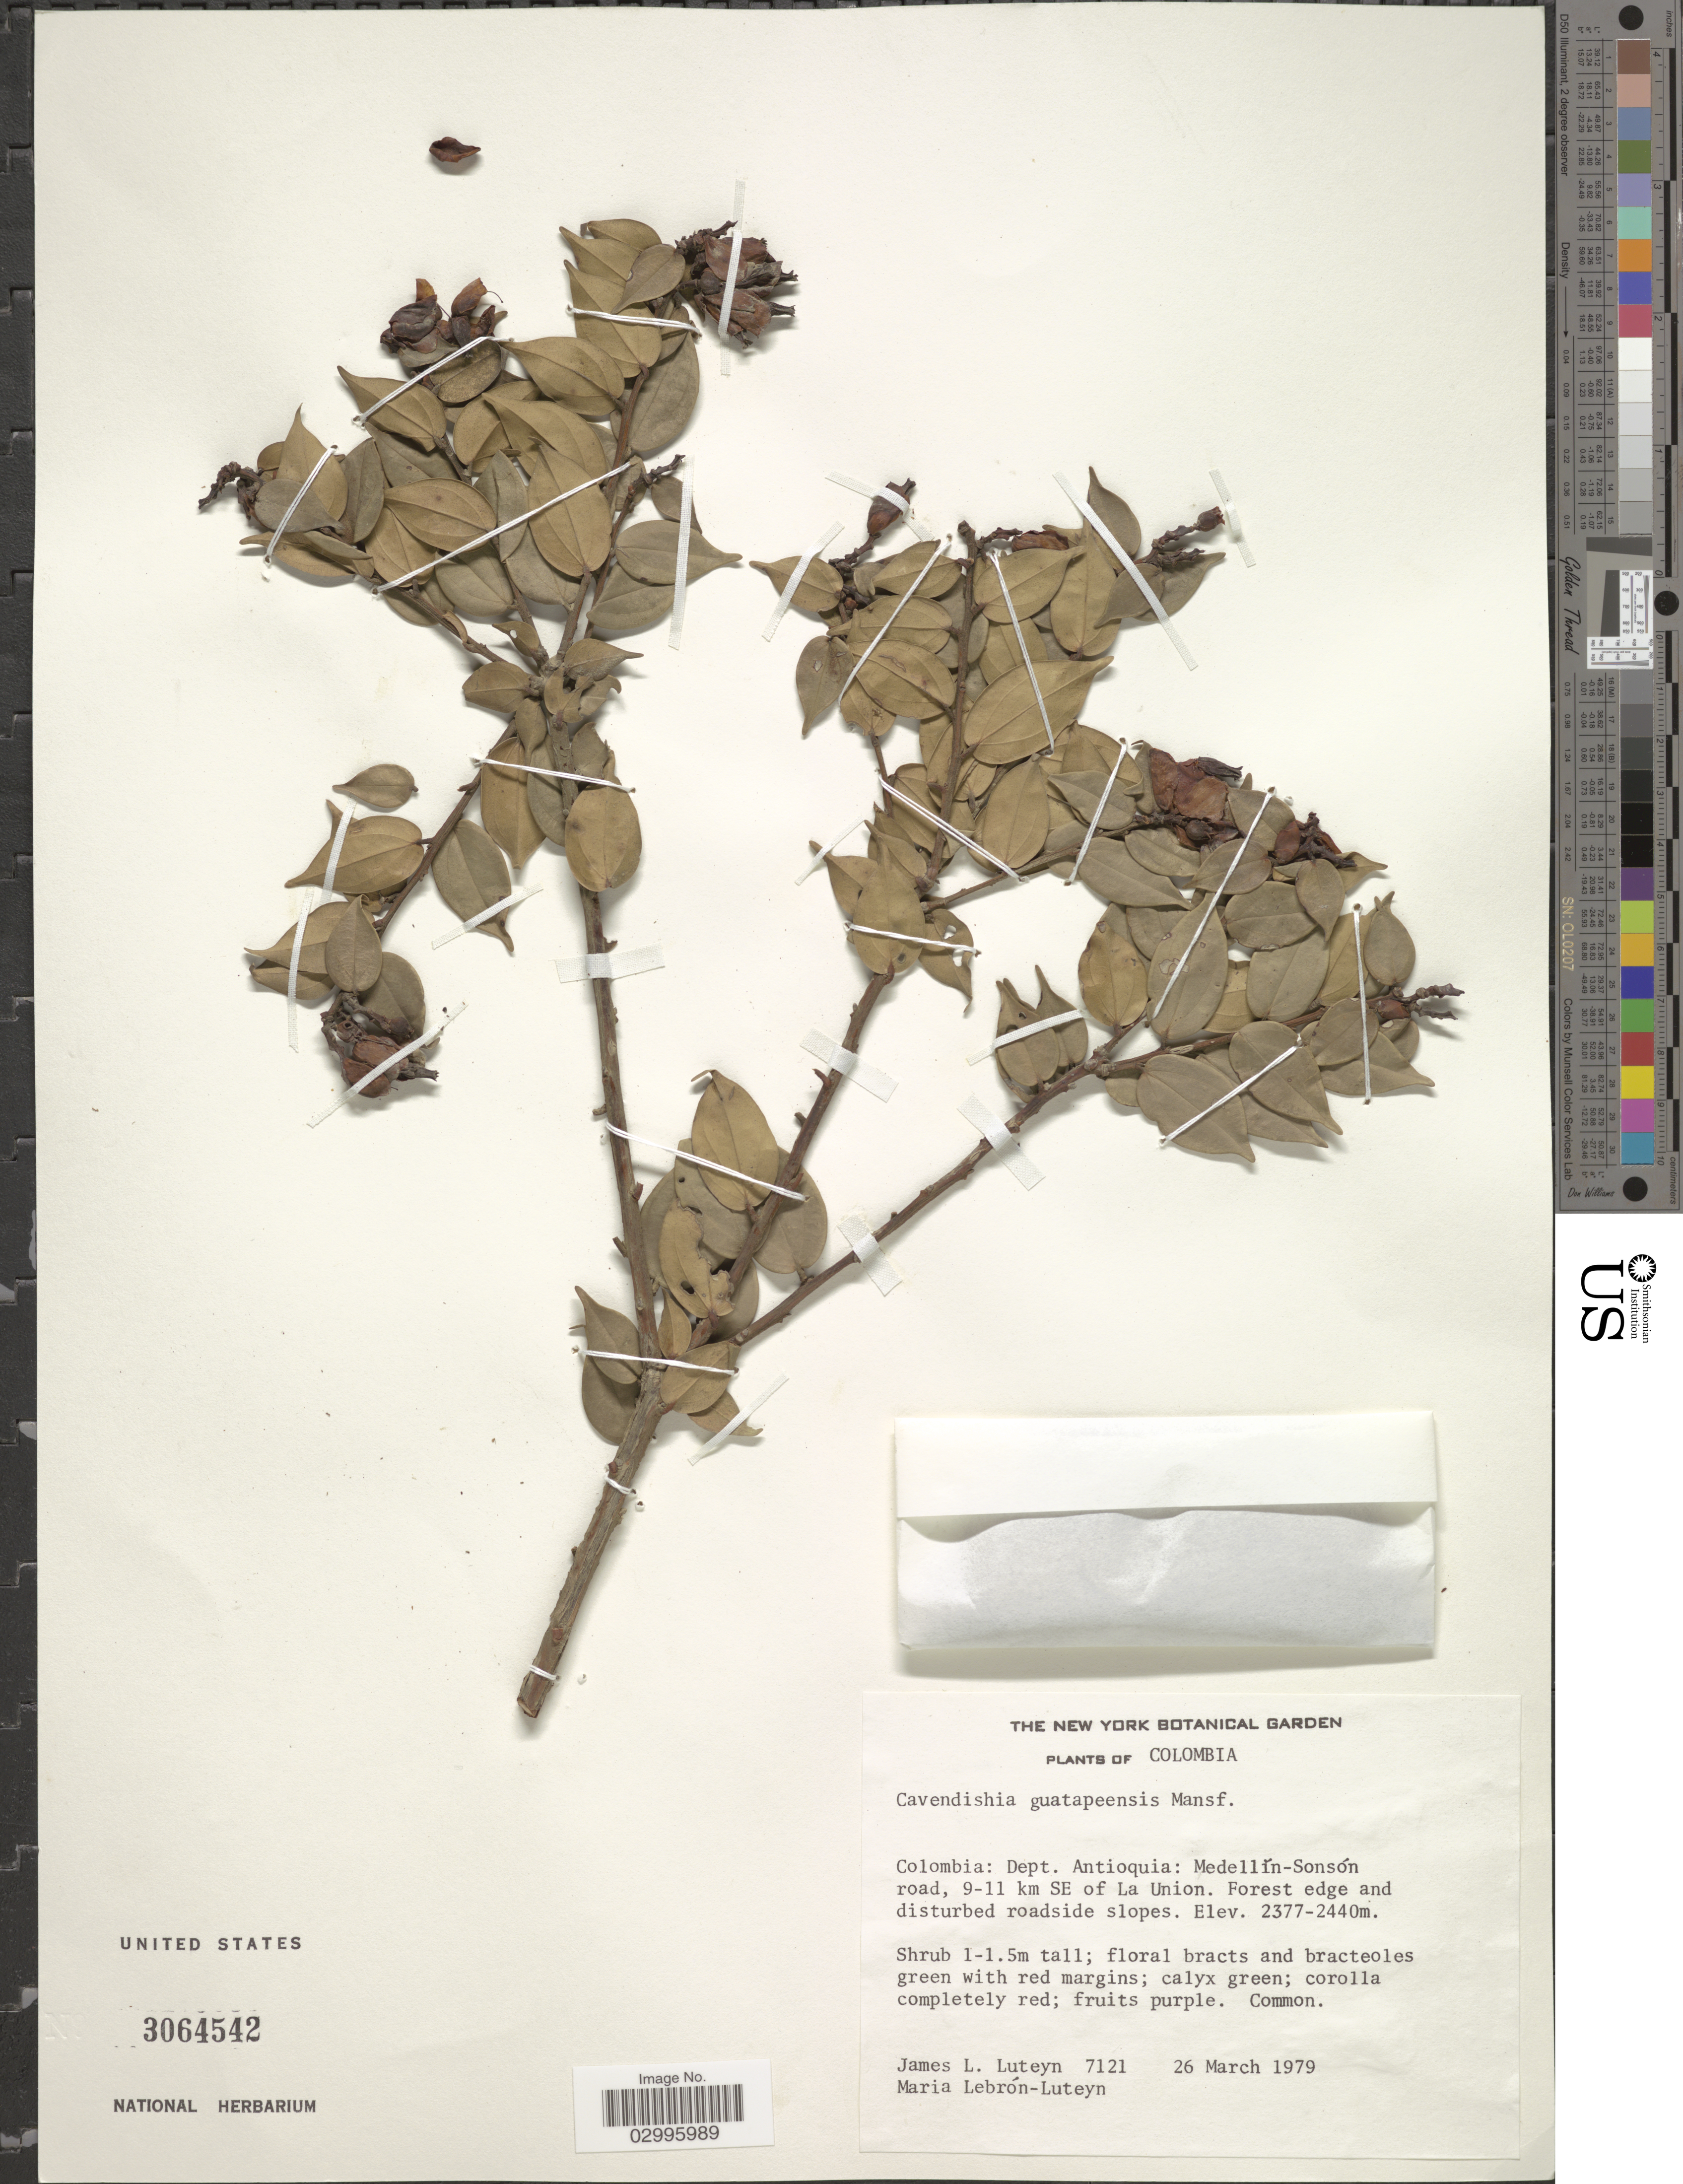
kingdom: Plantae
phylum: Tracheophyta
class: Magnoliopsida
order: Ericales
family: Ericaceae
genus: Cavendishia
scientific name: Cavendishia guatapeensis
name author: Mansf.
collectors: J. Luteyn & M. L. Lebrón-Luteyn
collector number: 7121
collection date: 1979-03-26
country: Colombia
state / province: Antioquia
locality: Dept. Antioquia: Medllín-Sonsón road, 9-11 km SE of La Union. Forest edge and disturbed roadside slopes.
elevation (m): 2377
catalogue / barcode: US 3064542